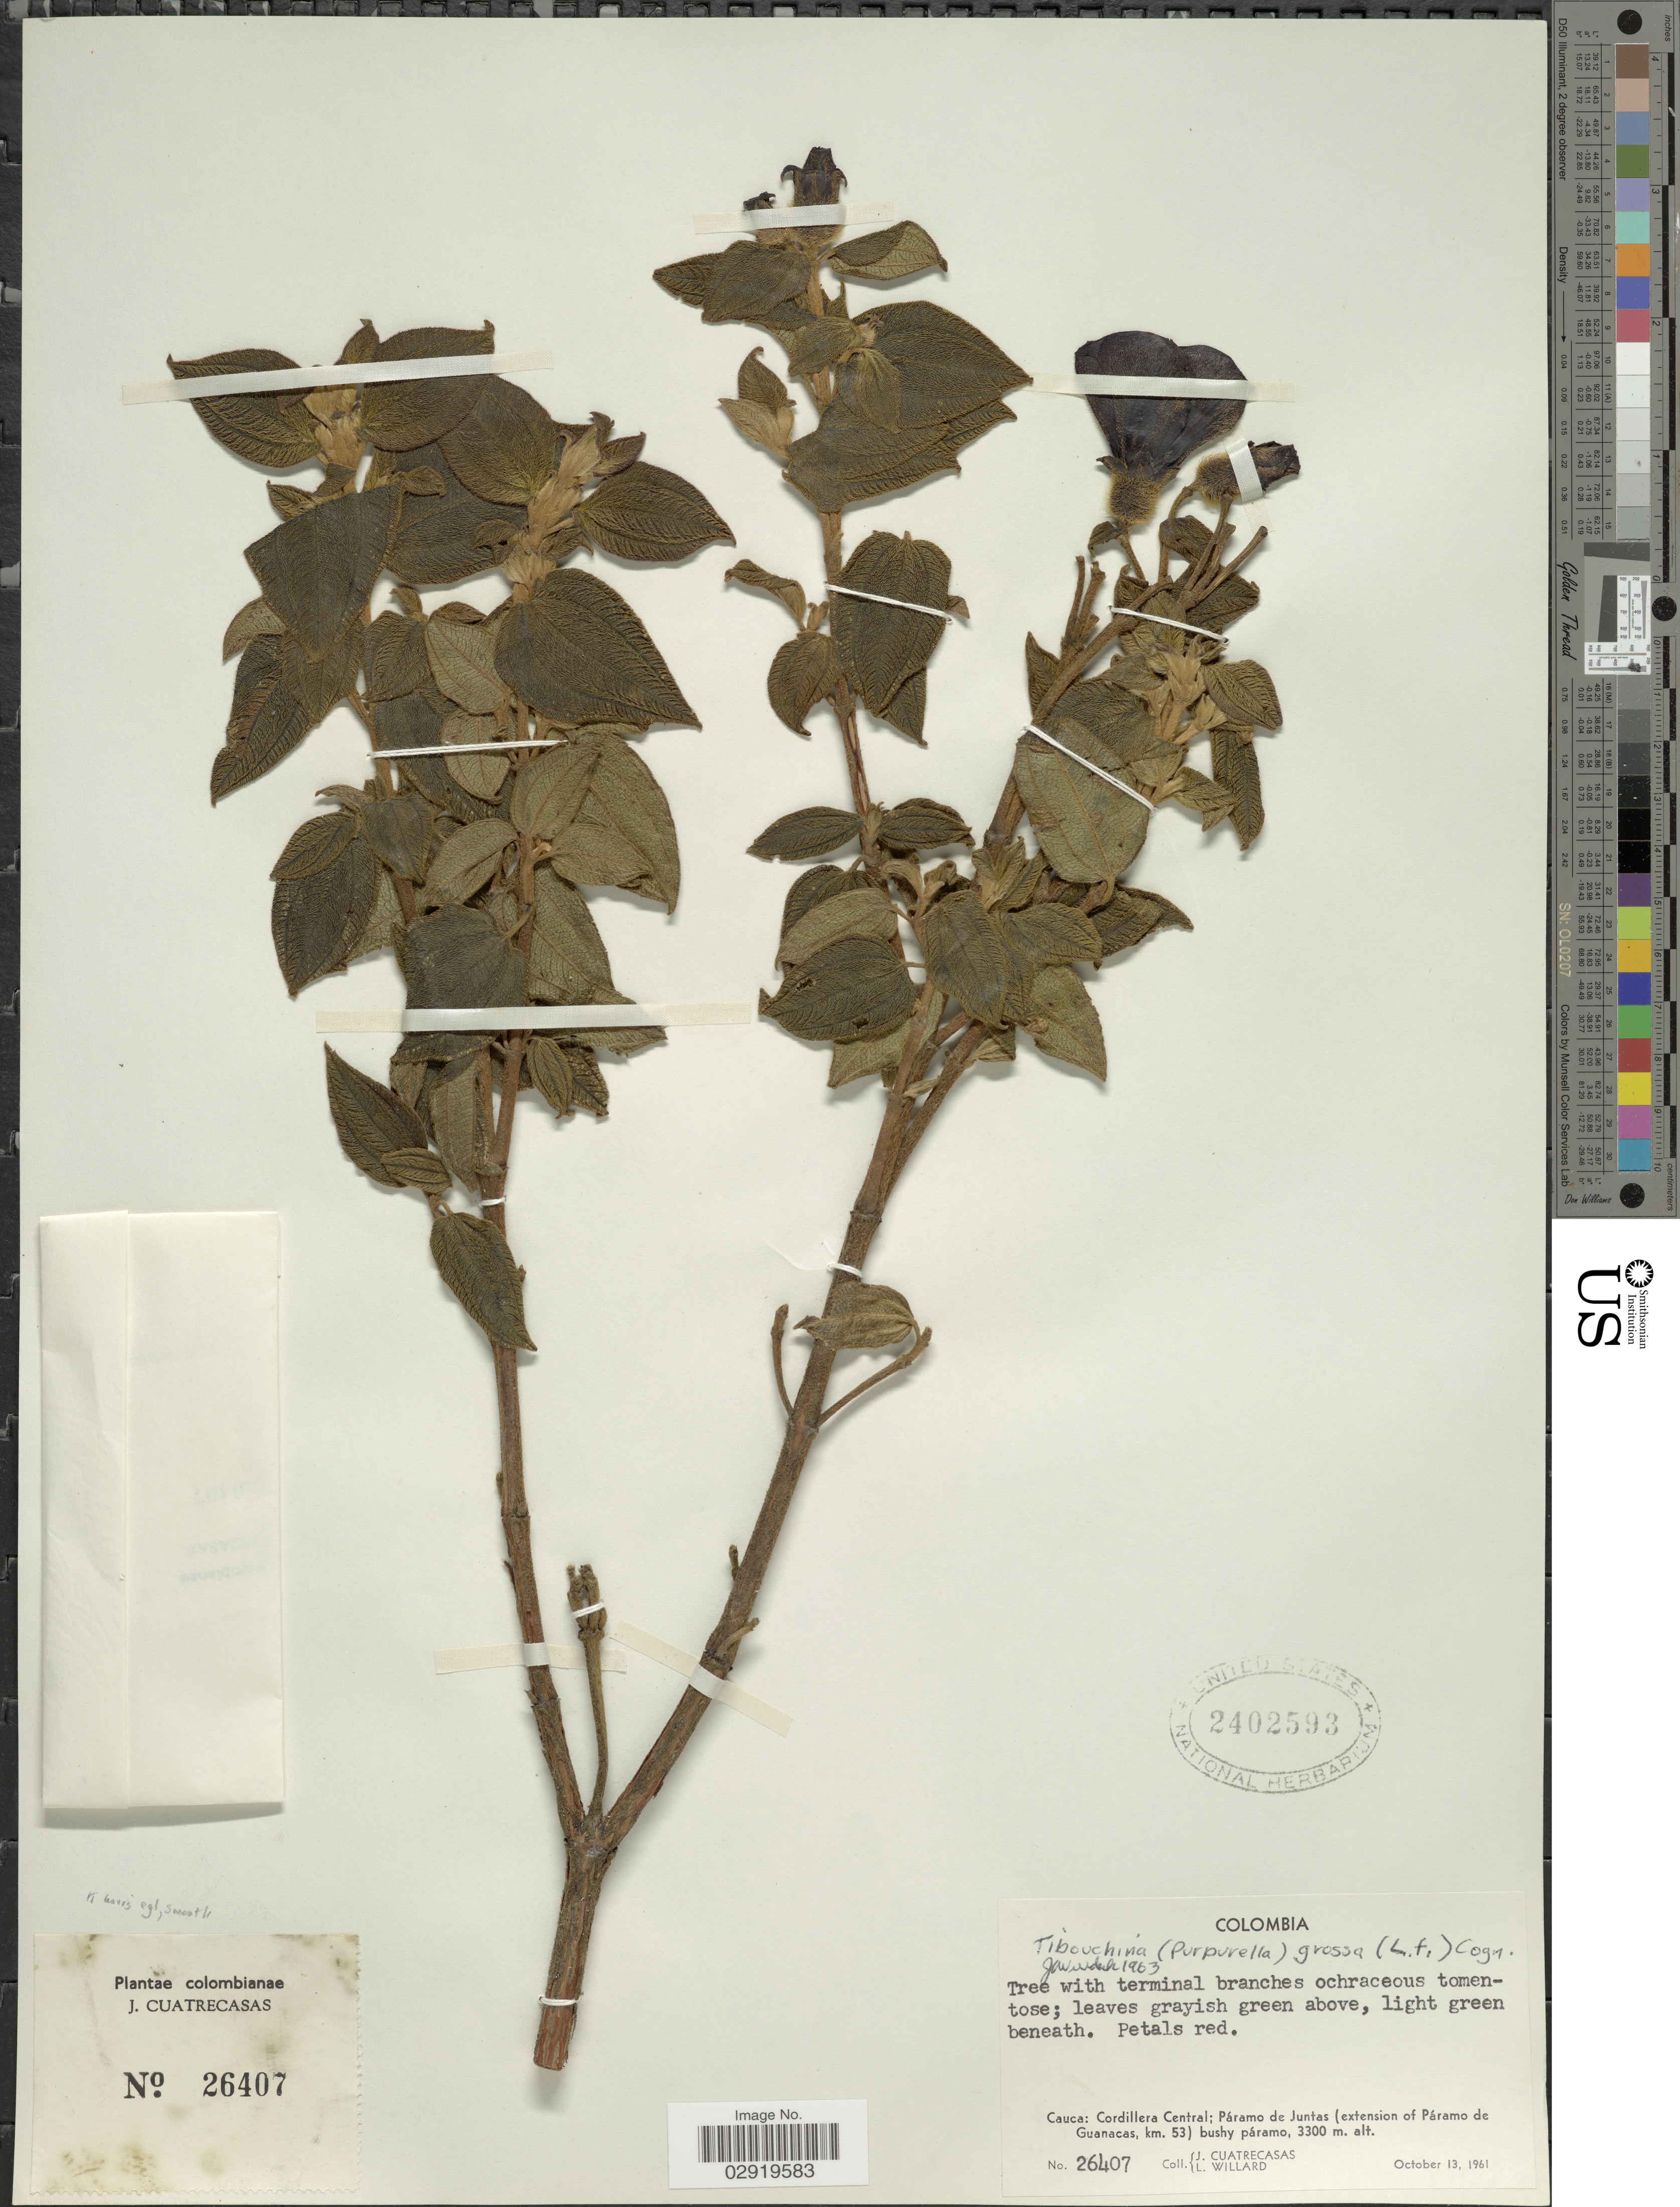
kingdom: Plantae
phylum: Tracheophyta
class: Magnoliopsida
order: Myrtales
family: Melastomataceae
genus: Chaetogastra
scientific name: Chaetogastra grossa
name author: (L. f.) P.J.F. Guim. & Michelang.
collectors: J. Cuatrecasas & L. Willard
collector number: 26407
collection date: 1961-10-13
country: Colombia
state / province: Cauca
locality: Cordillera Central; Páramo de Juntas (extension of Páramo de Guanacas, km. 53).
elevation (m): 3300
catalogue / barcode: US 2402593